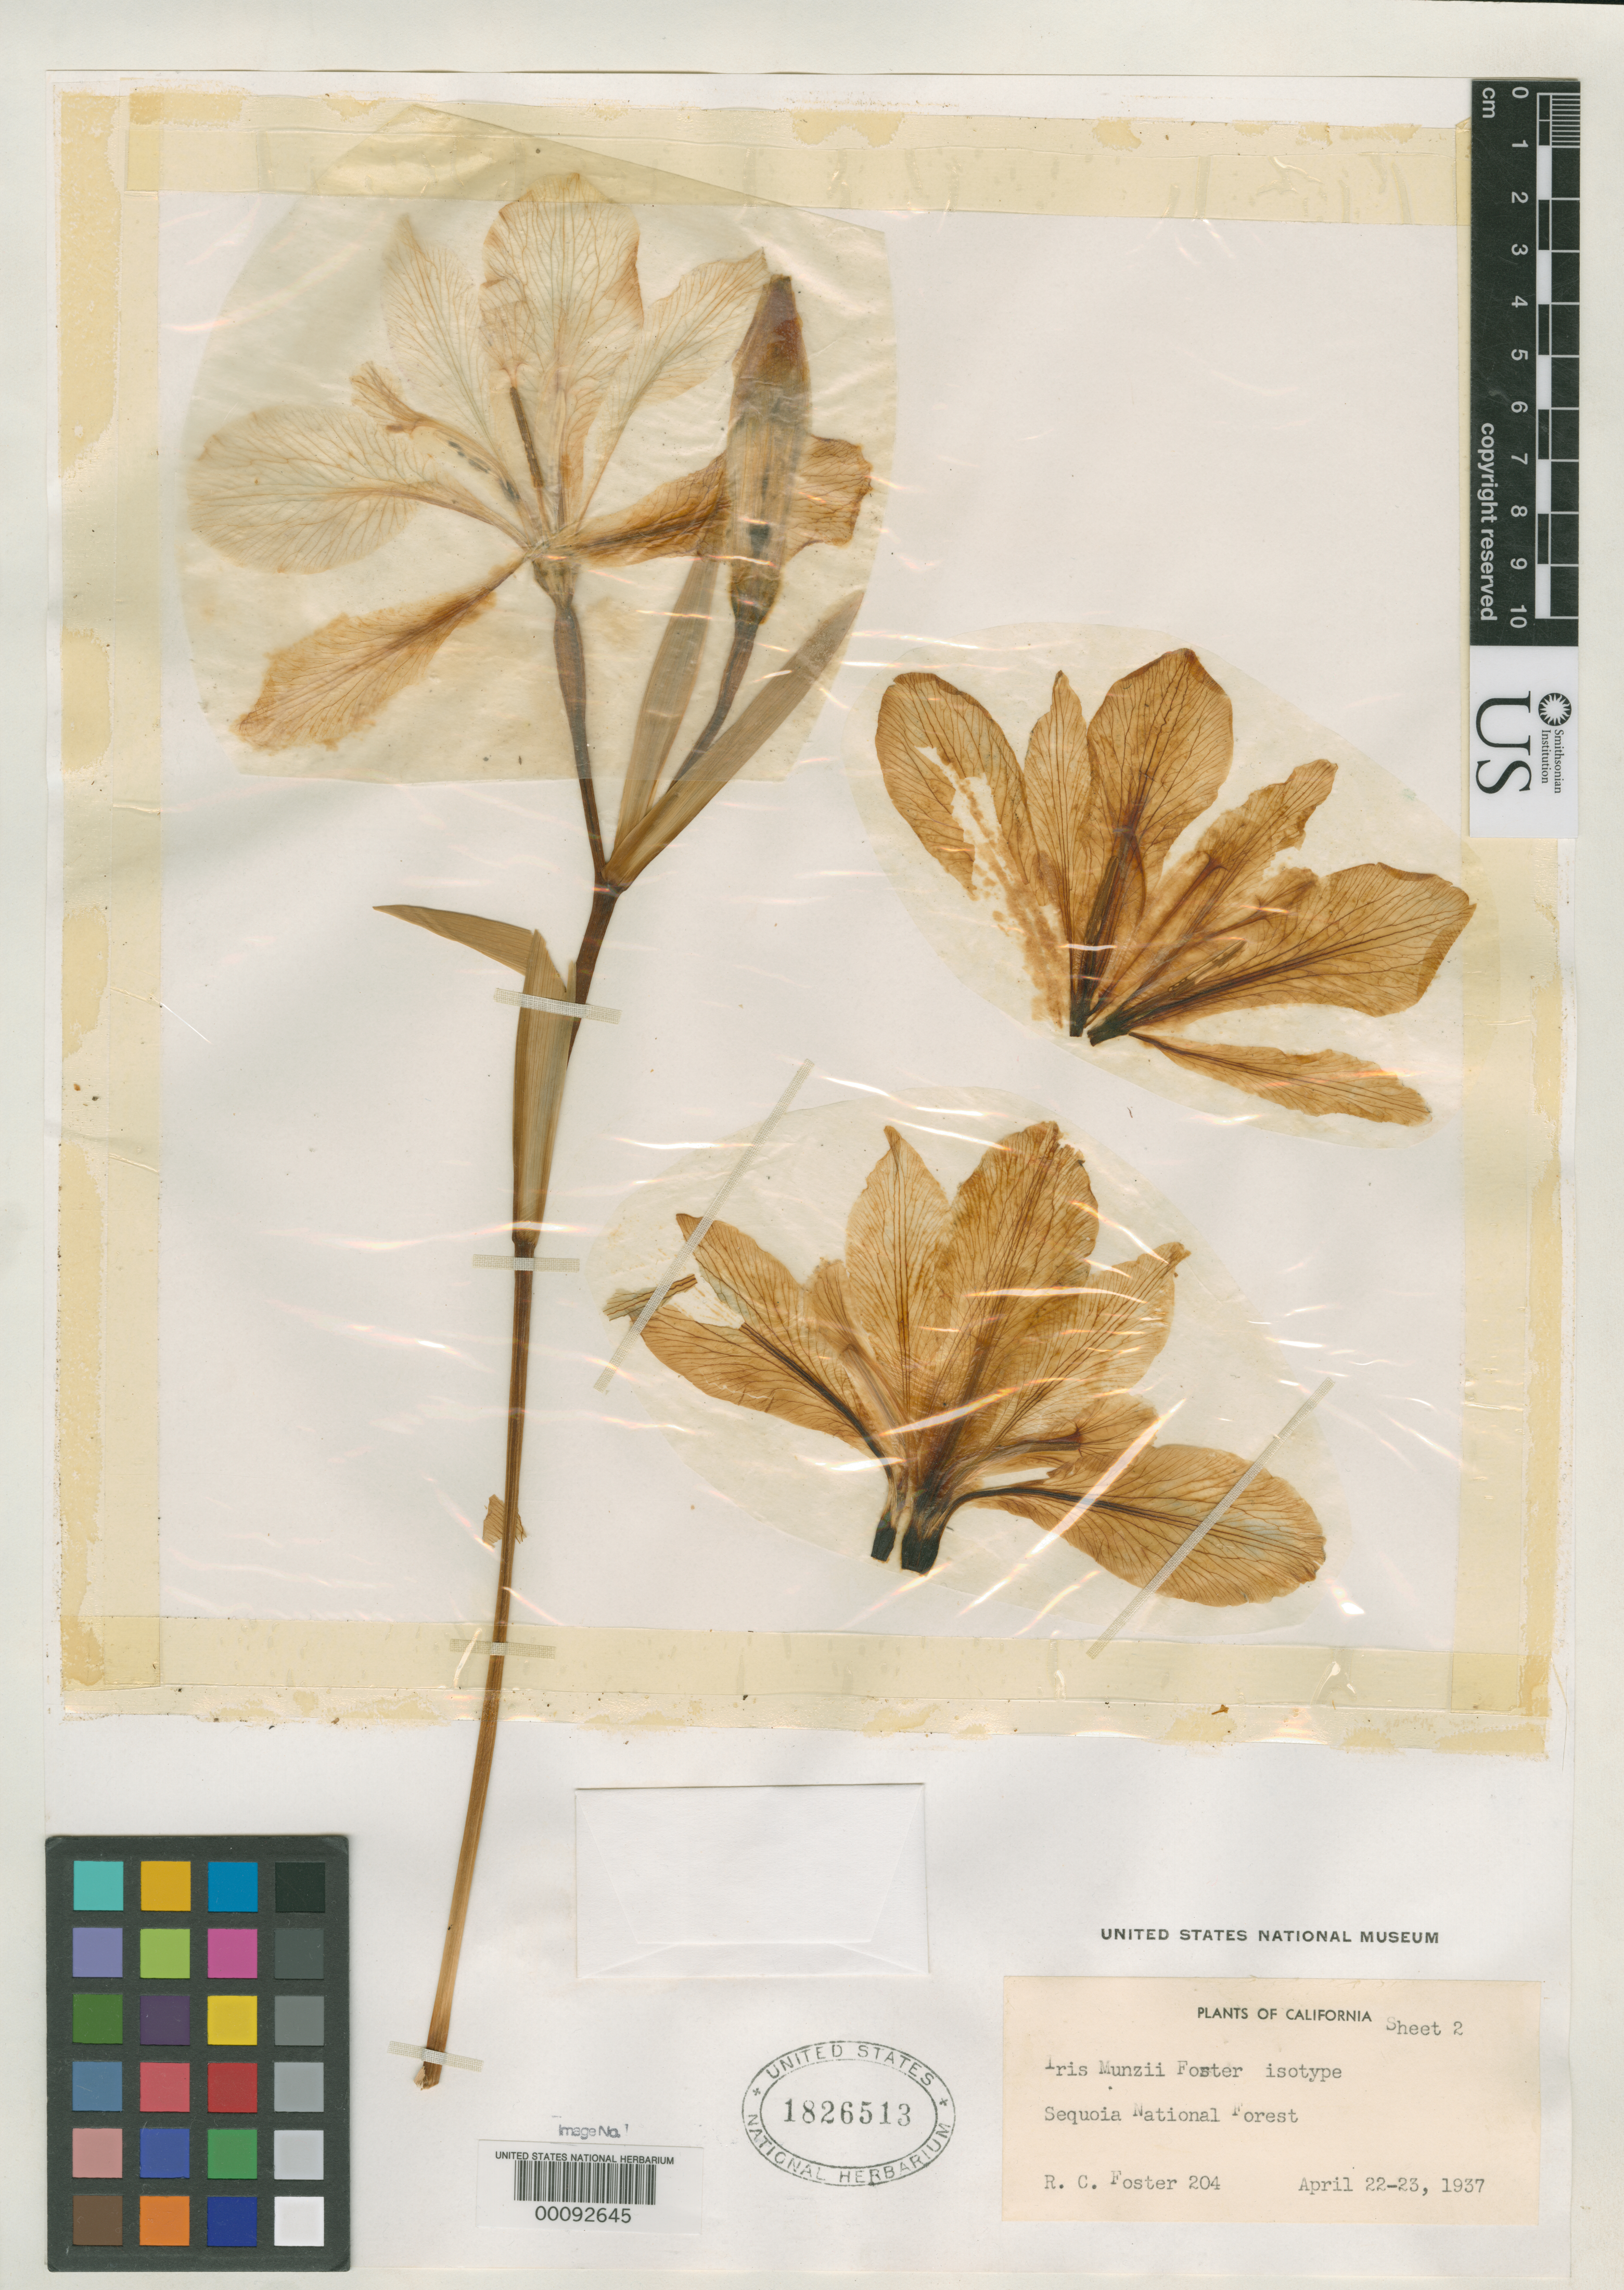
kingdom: Plantae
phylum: Tracheophyta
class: Liliopsida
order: Asparagales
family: Iridaceae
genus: Iris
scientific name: Iris munzii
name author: R.C. Foster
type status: Isotype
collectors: R. C. Foster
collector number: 204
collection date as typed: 22 Apr 1937 to 23 Apr 1937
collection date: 1937-04-22/1937-04-23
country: United States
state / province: California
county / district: Tulare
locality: Sequoia National Forest, 5 mi. E of Springville, above coffee camp; alt. 1400 ft.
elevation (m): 427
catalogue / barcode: US 1826513